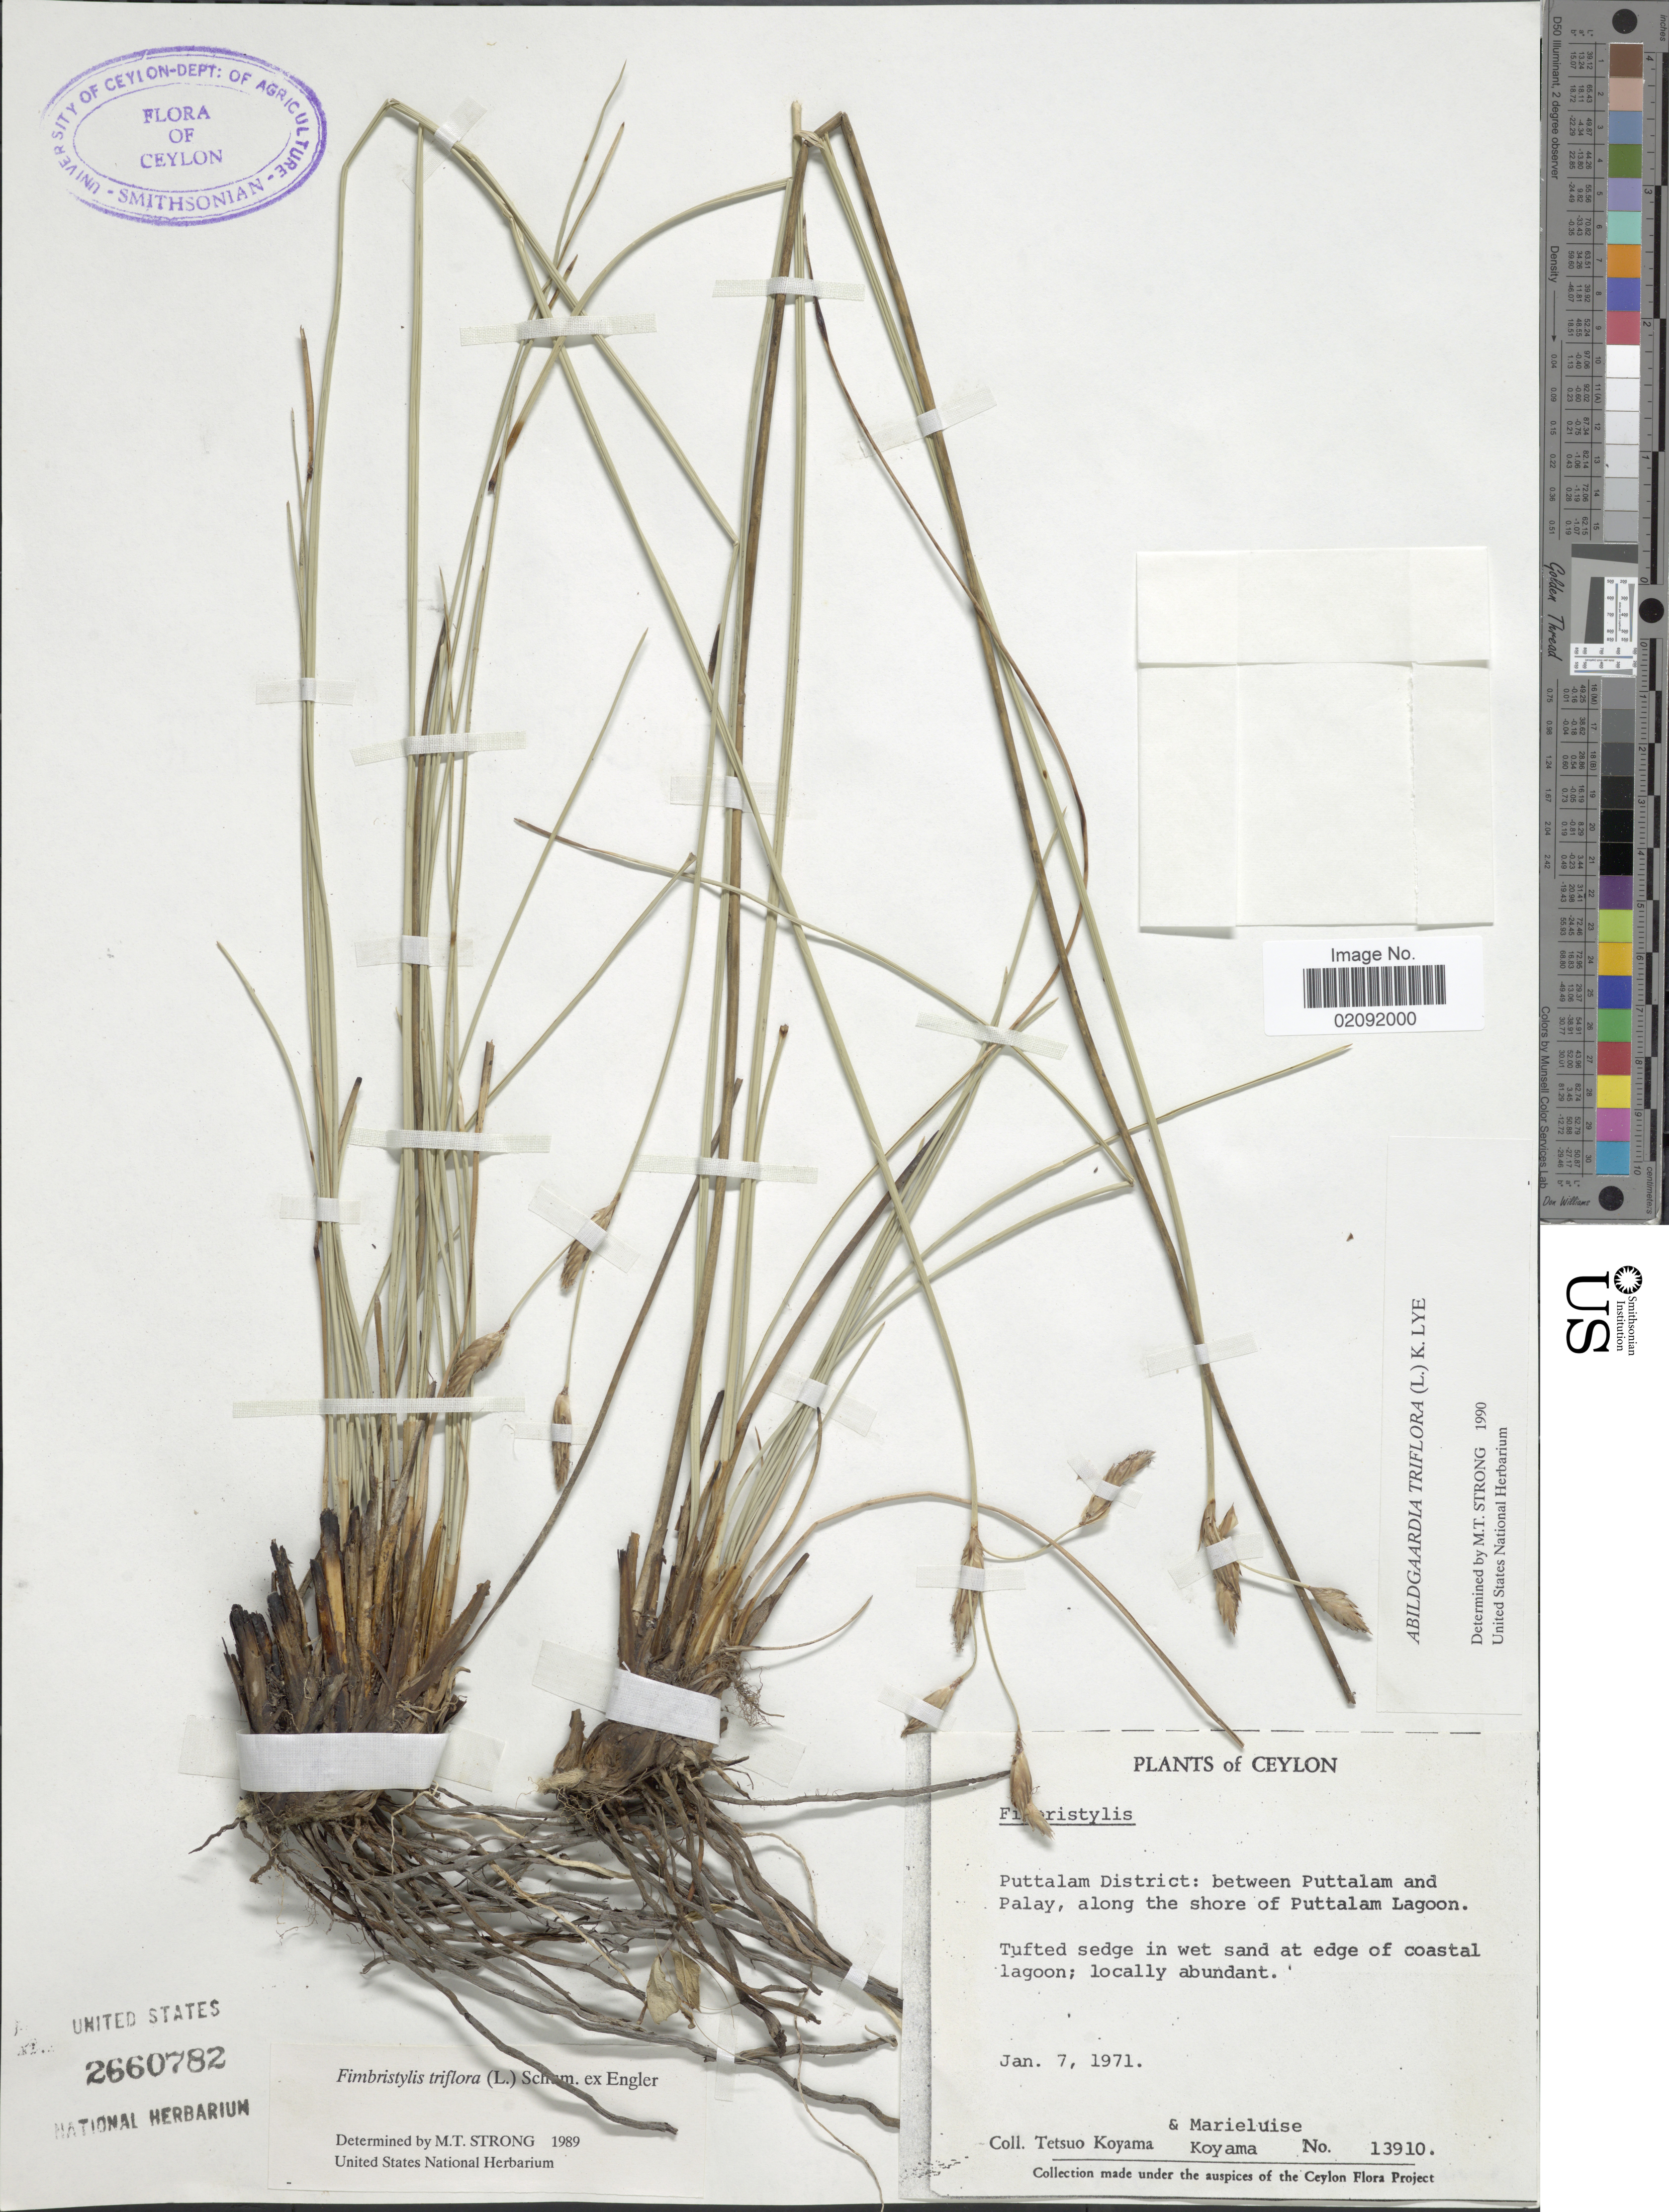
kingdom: Plantae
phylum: Tracheophyta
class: Liliopsida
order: Poales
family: Cyperaceae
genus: Abildgaardia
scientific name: Abildgaardia triflora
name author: (L.) Abeyw.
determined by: Strong, Mark T., (BOT), Smithsonian Institution - National Museum of Natural History (UNITED STATES)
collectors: T. Koyama & M. Koyama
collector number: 13910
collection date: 1971-01-07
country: Sri Lanka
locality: Ceylon, Puttalam District: between Puttalam and Palay, along the shore of Puttalam Lagoon.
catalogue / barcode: US 2660782